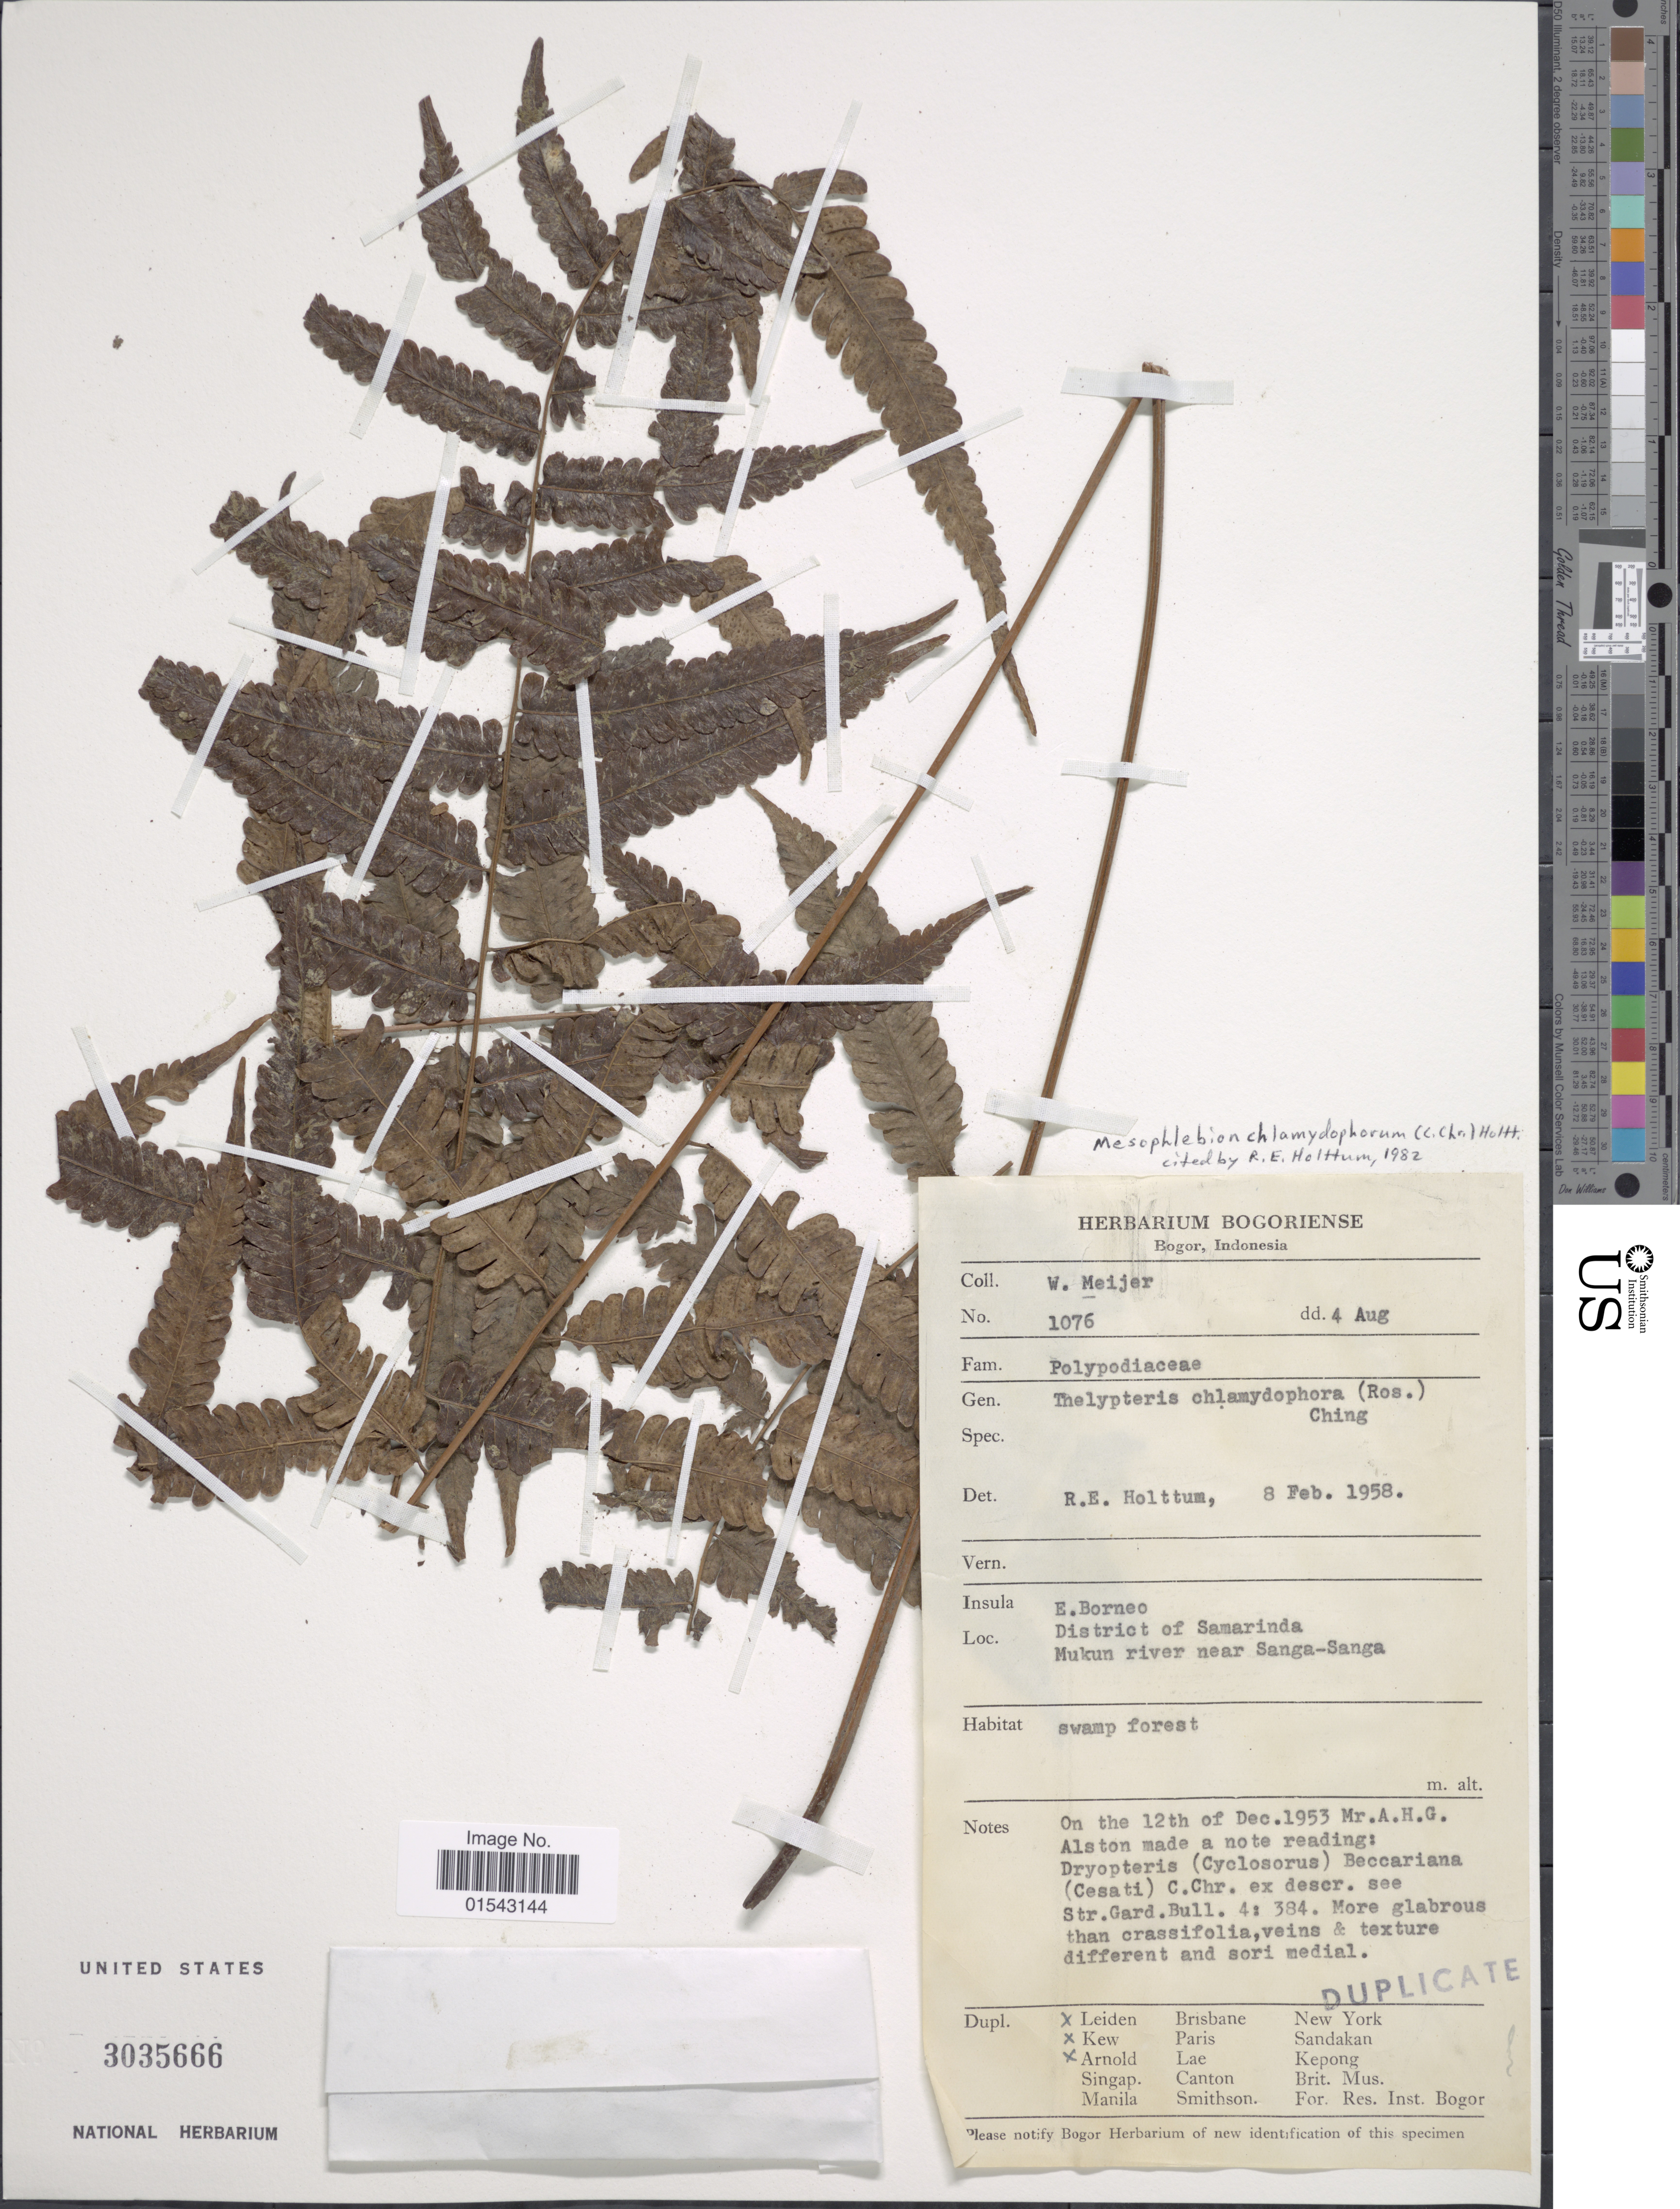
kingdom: Plantae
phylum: Tracheophyta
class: Polypodiopsida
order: Polypodiales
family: Thelypteridaceae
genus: Mesophlebion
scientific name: Mesophlebion chlamydophorum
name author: (Rosenst.) Holttum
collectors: W. Meijer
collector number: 1076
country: Indonesia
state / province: Kalimantan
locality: E. Borneo, District of Samarinda, Mukun river near Sanga-Sanga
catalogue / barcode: US 3035666